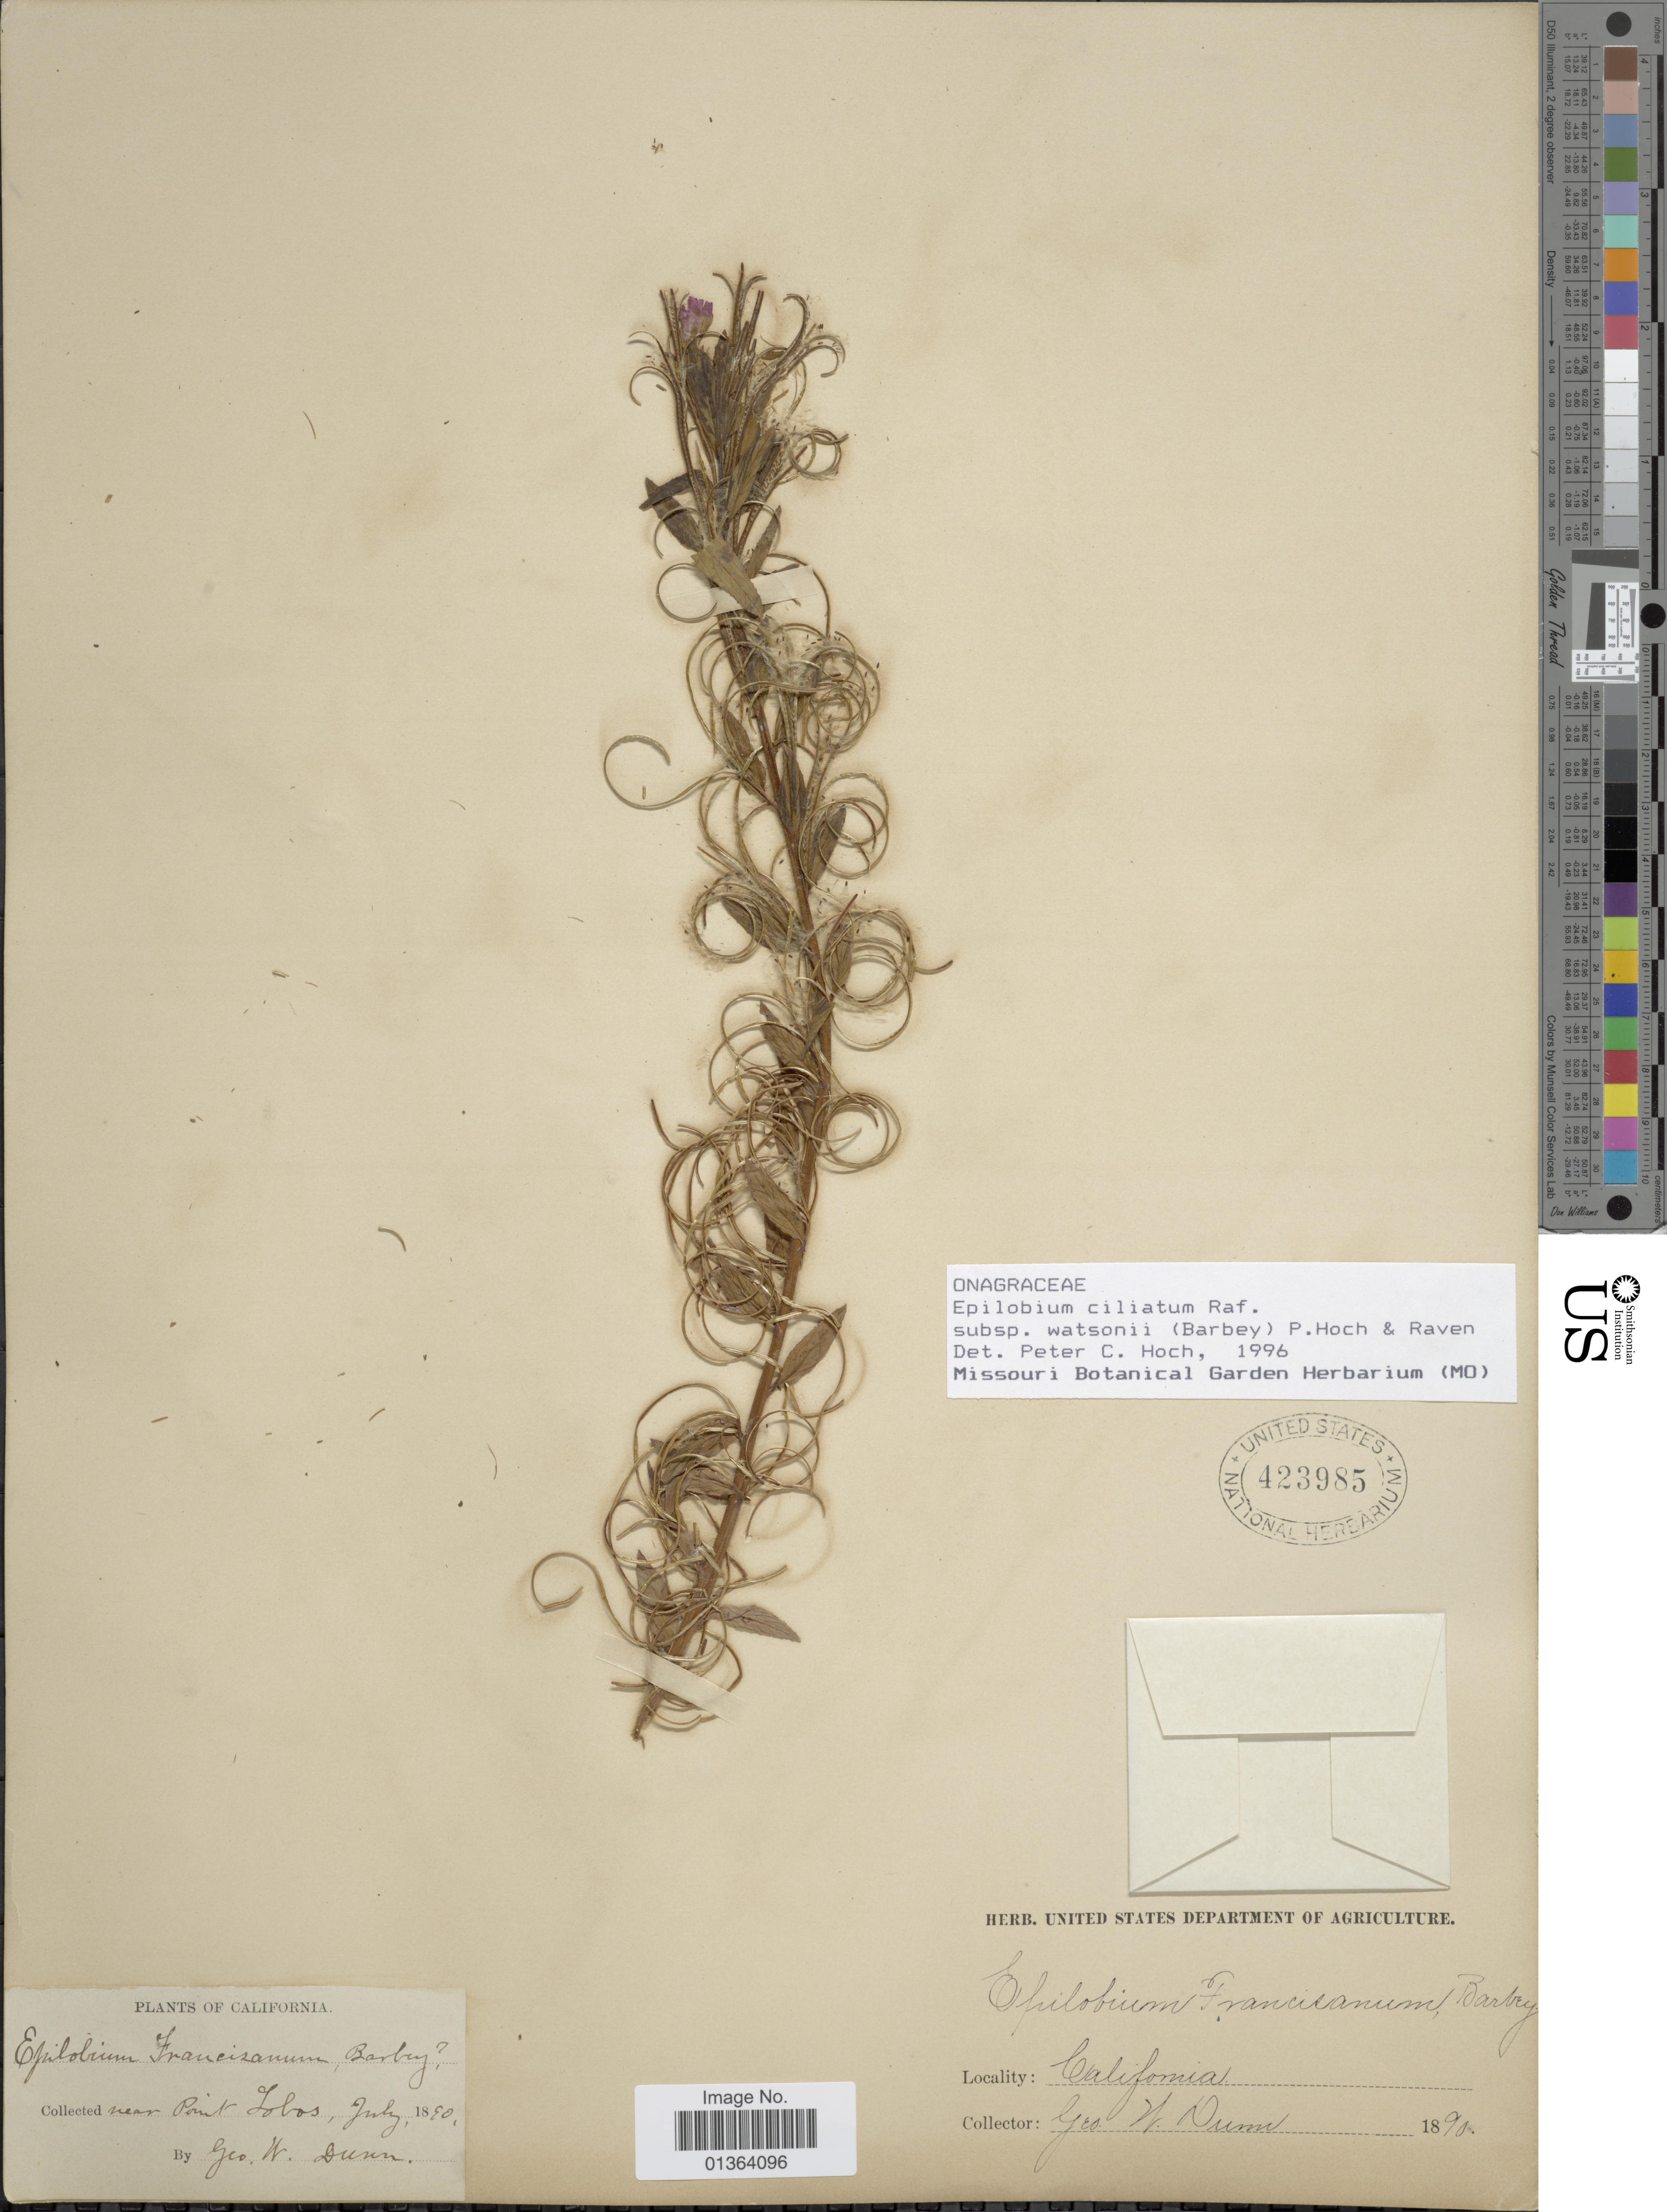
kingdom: Plantae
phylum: Tracheophyta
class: Magnoliopsida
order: Myrtales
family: Onagraceae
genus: Epilobium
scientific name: Epilobium ciliatum subsp. watsonii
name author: (Barbey) Hoch & P.H. Raven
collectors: G. W.Dunn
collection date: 1890-07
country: United States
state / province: California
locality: Near Point Lobos.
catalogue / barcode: US 423985